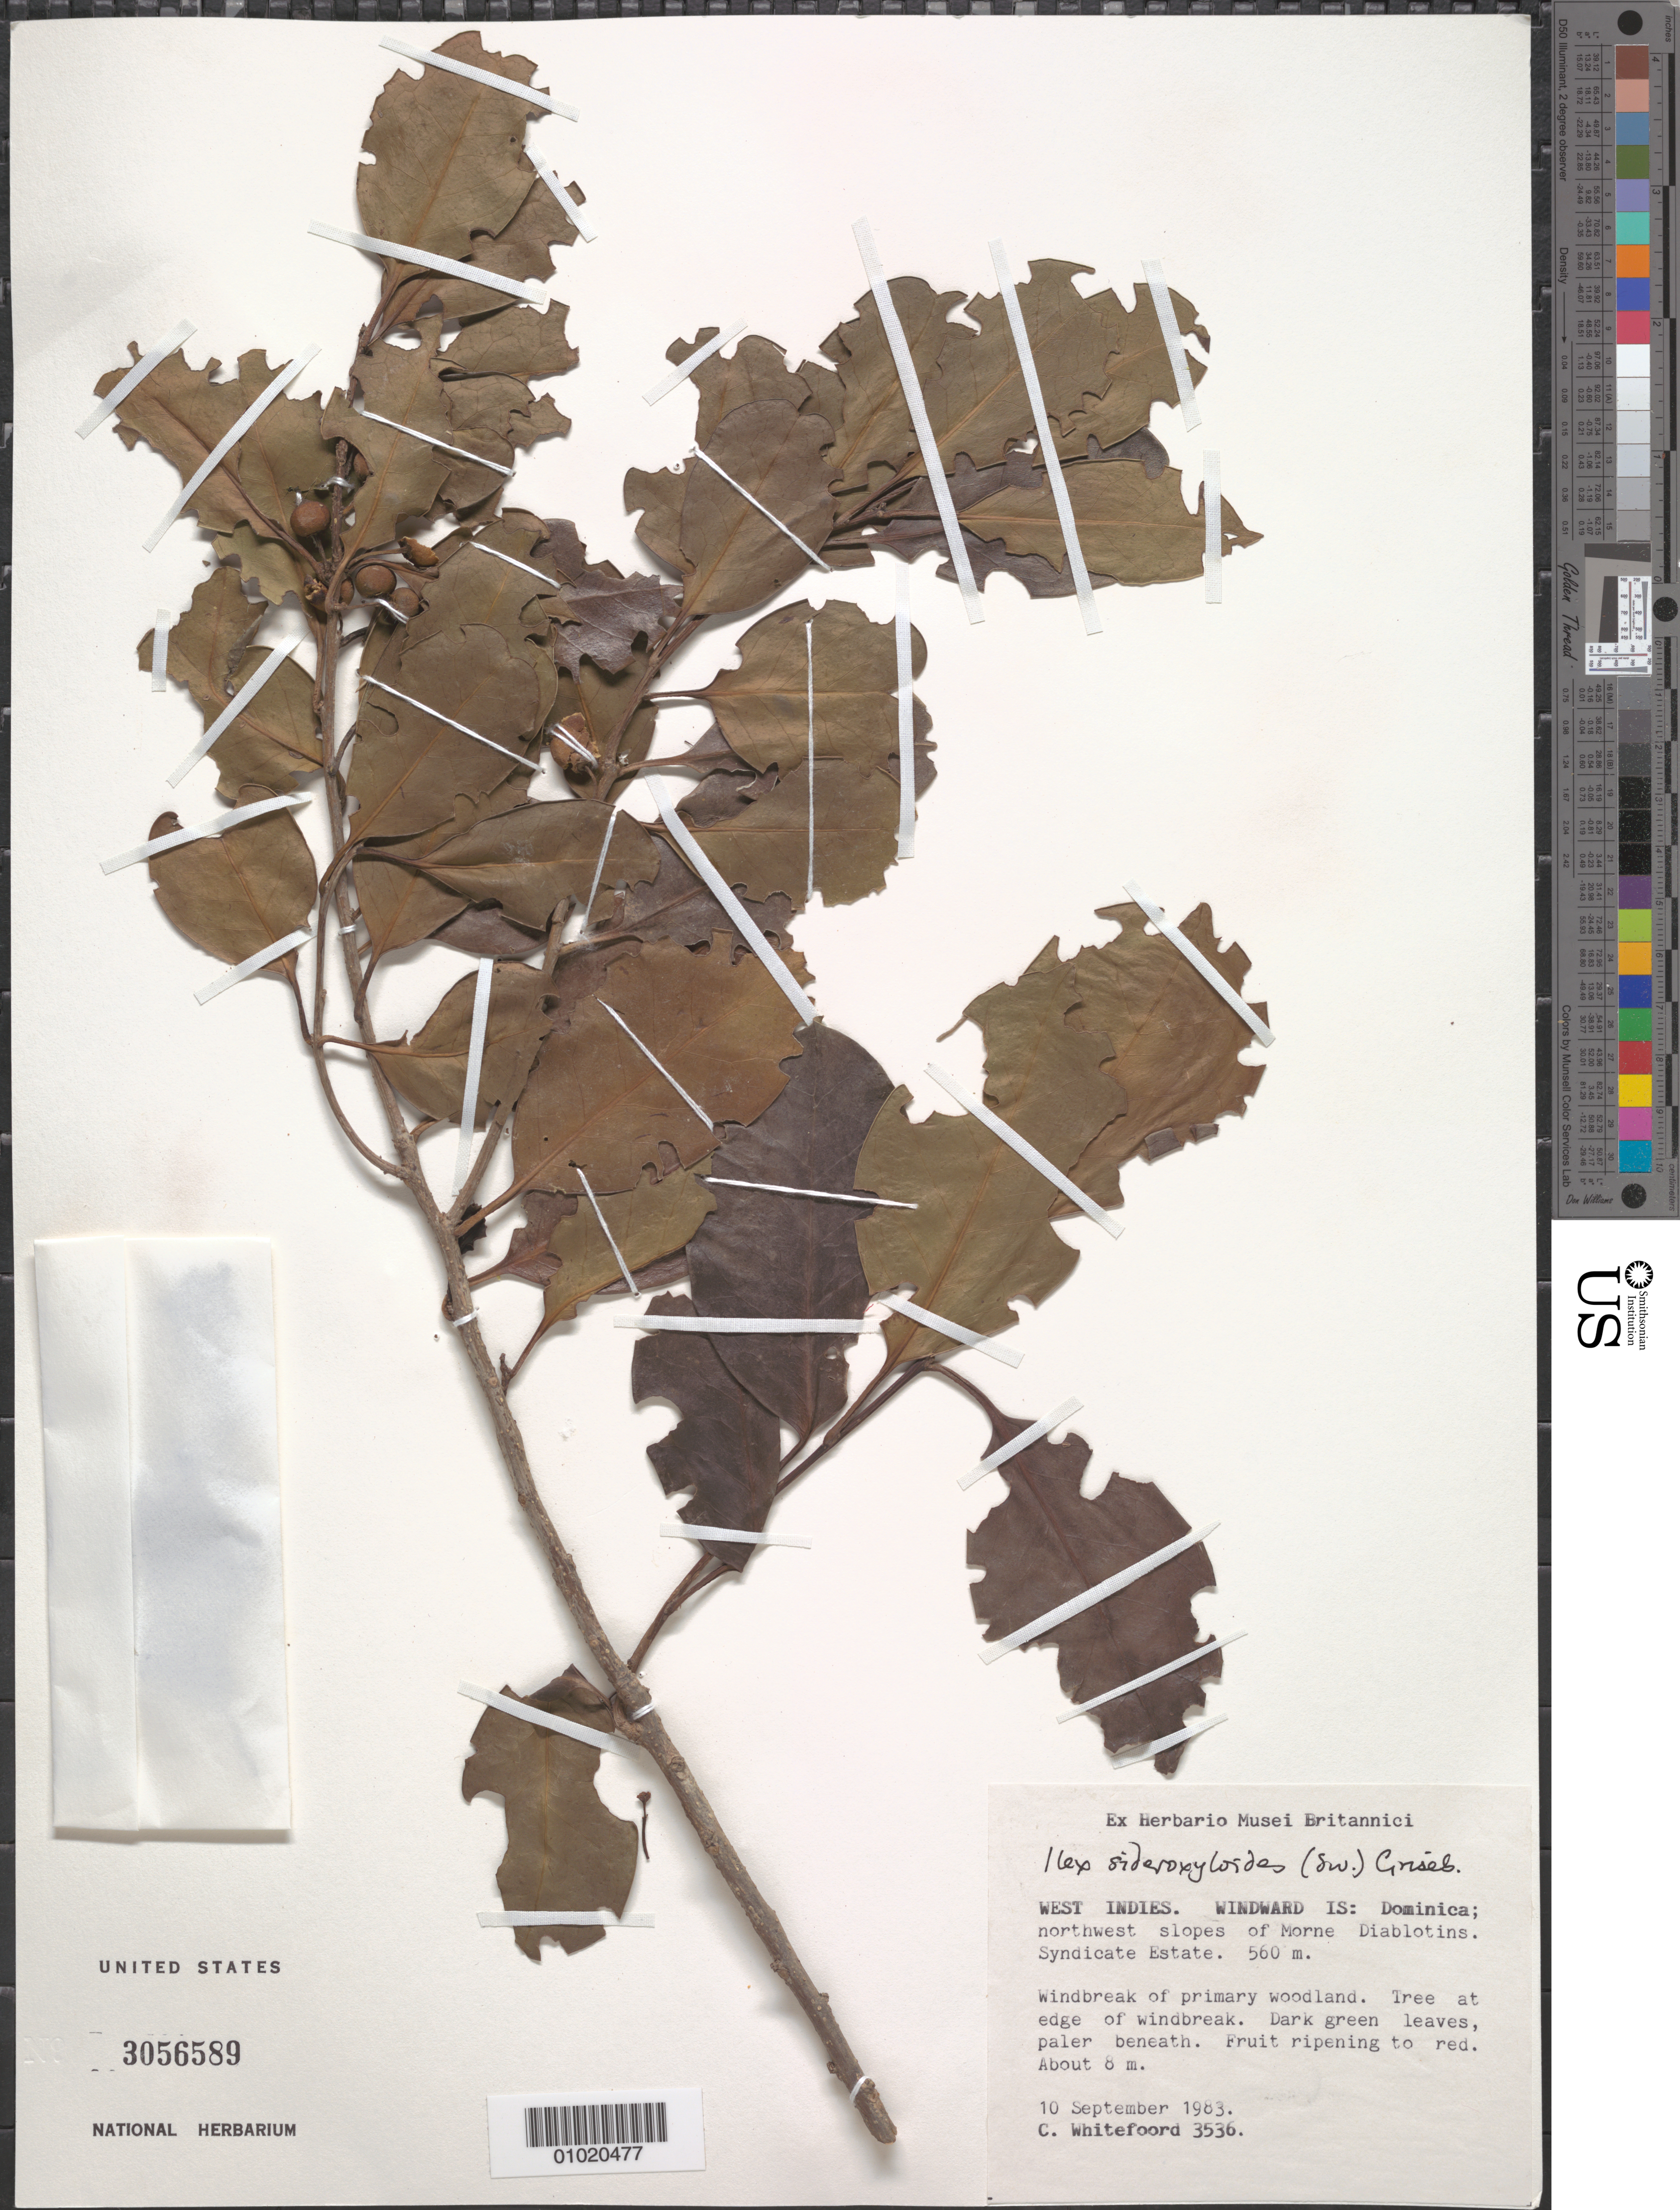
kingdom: Plantae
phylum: Tracheophyta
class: Magnoliopsida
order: Aquifoliales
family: Aquifoliaceae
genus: Ilex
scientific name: Ilex sideroxyloides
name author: (Sw.) Griseb.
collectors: C. Whitefoord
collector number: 3536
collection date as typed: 10 Sep 1983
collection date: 1983-09-10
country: Dominica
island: Dominica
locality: Northwest slopes of Morne Diablotins. Syndicate Estate. Windbreak of primary woodland.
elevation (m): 560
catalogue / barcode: US 3056589